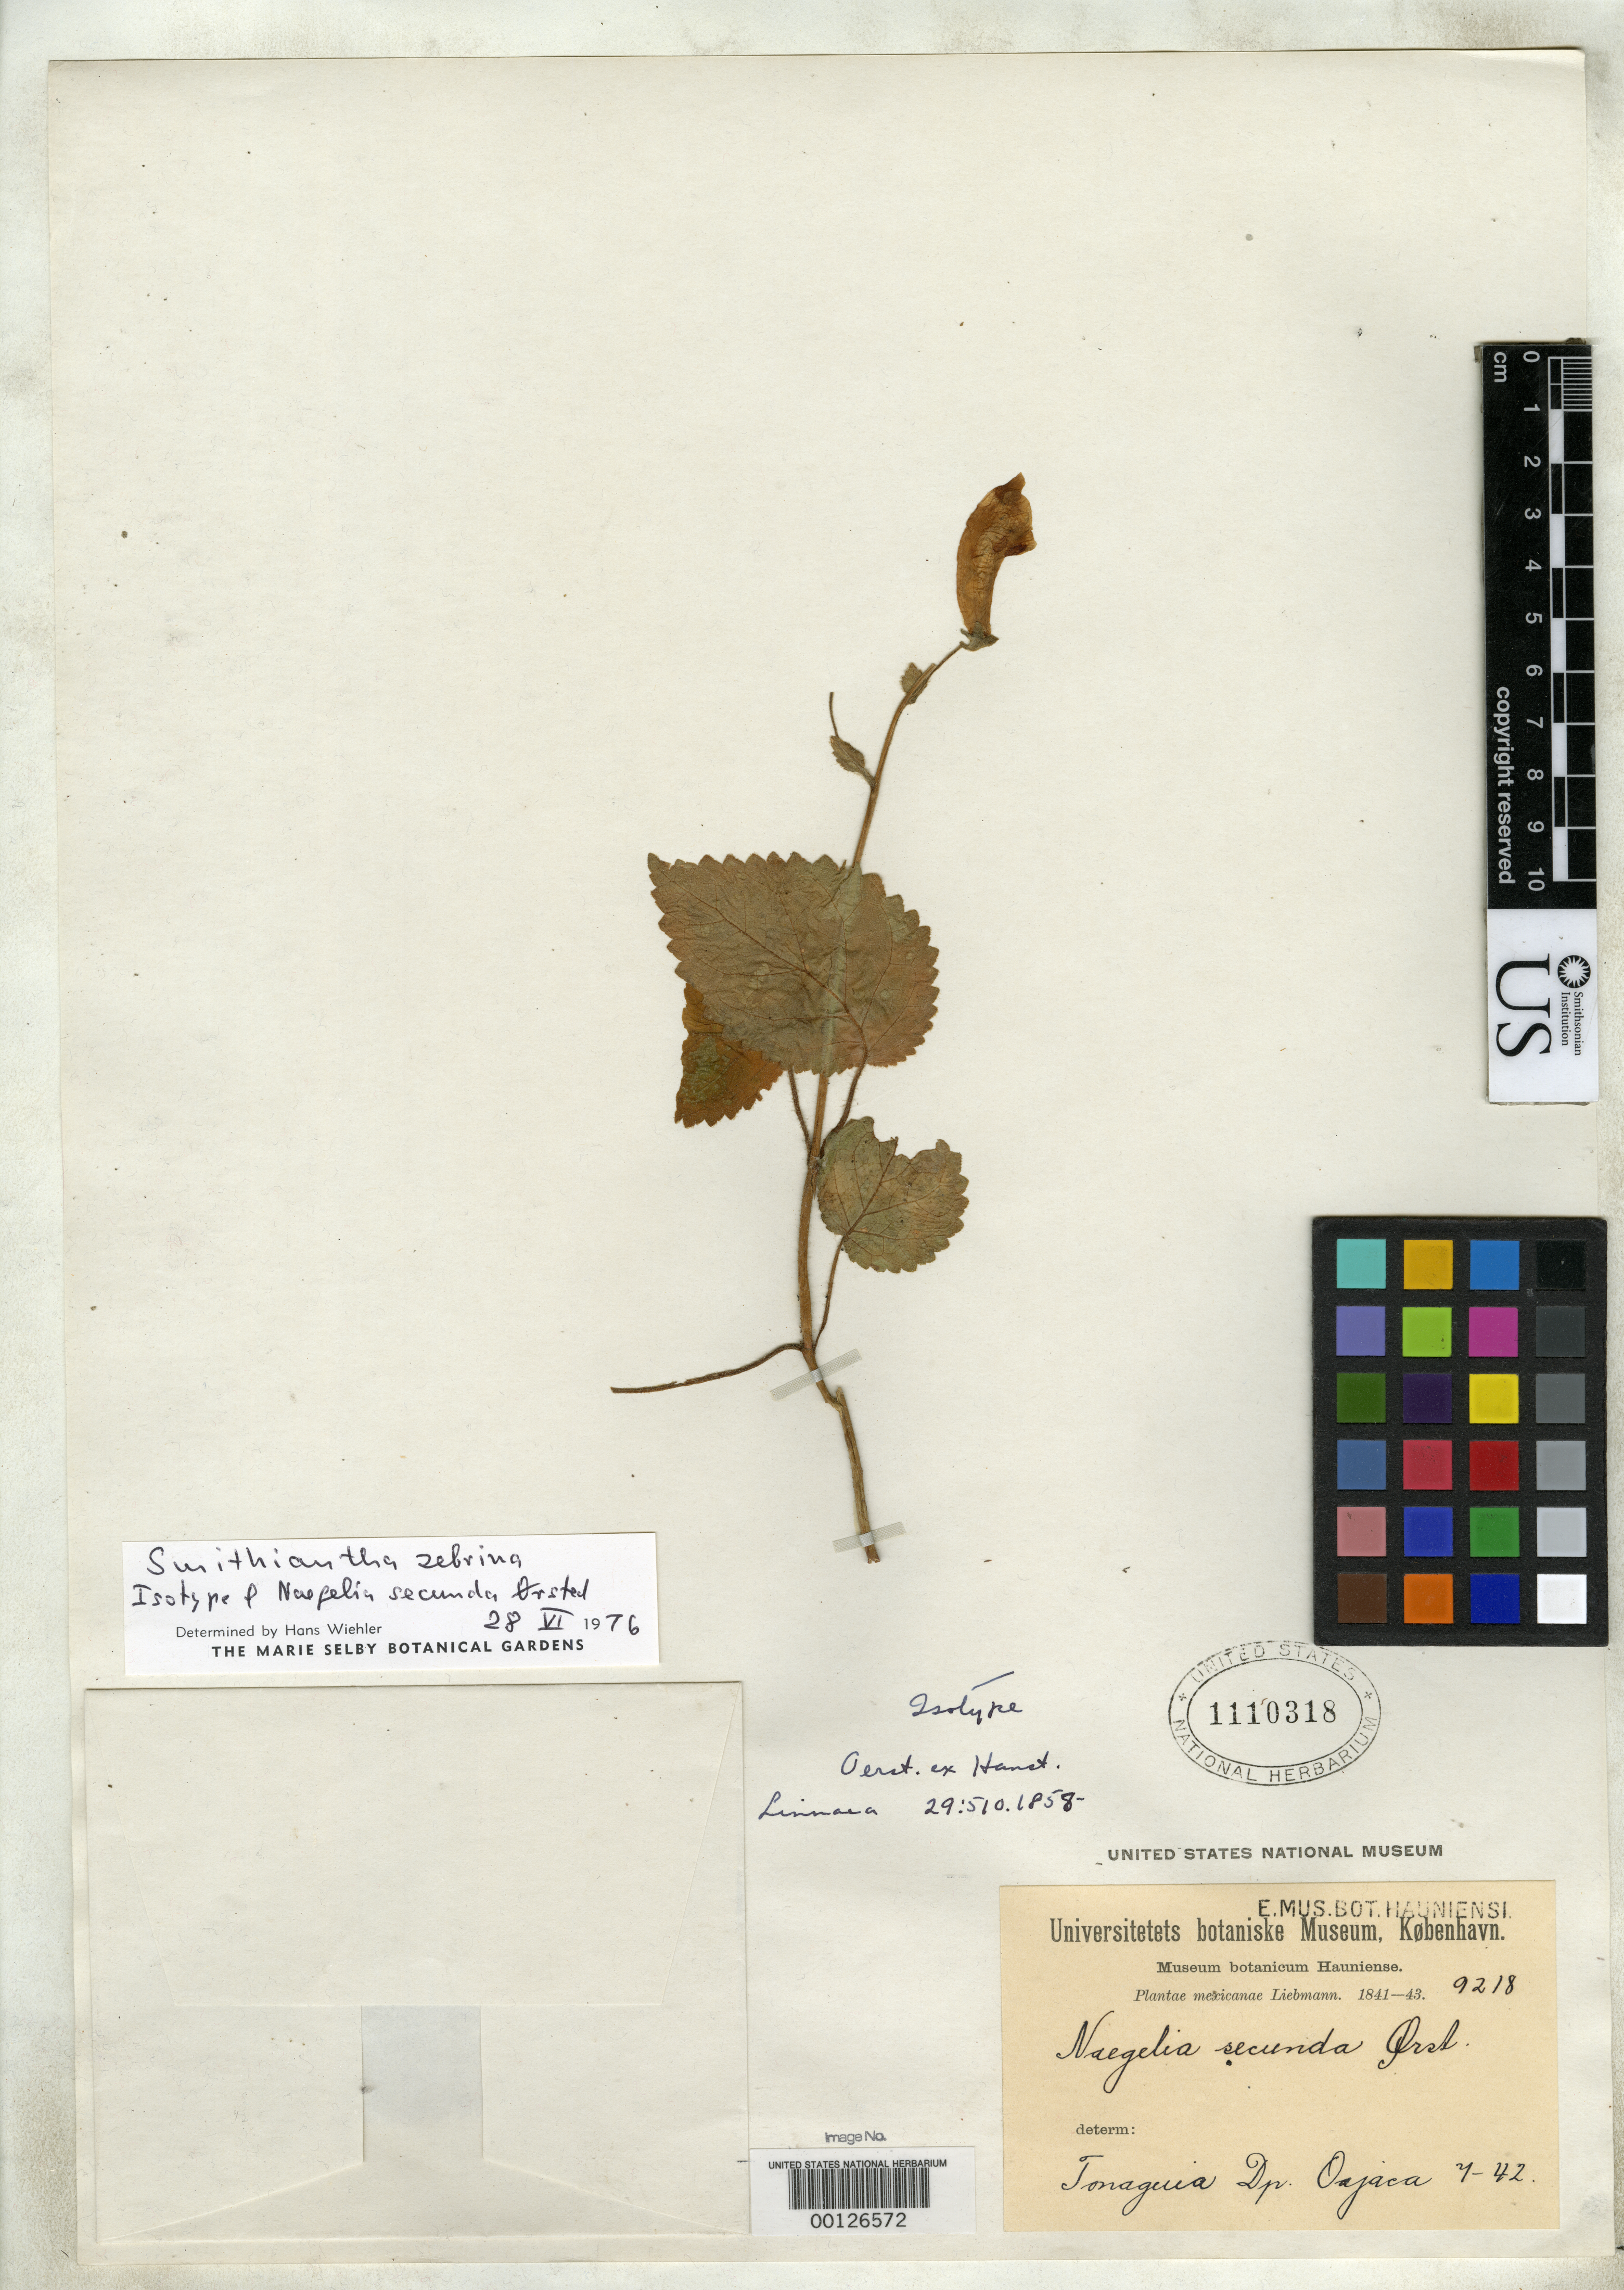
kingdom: Plantae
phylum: Tracheophyta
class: Magnoliopsida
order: Lamiales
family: Gesneriaceae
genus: Naegelia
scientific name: Naegelia secunda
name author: Oerst. ex Hanst.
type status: Isotype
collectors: F. M. Liebmann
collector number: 9218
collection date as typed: Jul 1842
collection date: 1842-07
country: Mexico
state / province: Oaxaca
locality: Tonaguia.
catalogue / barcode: US 1110318